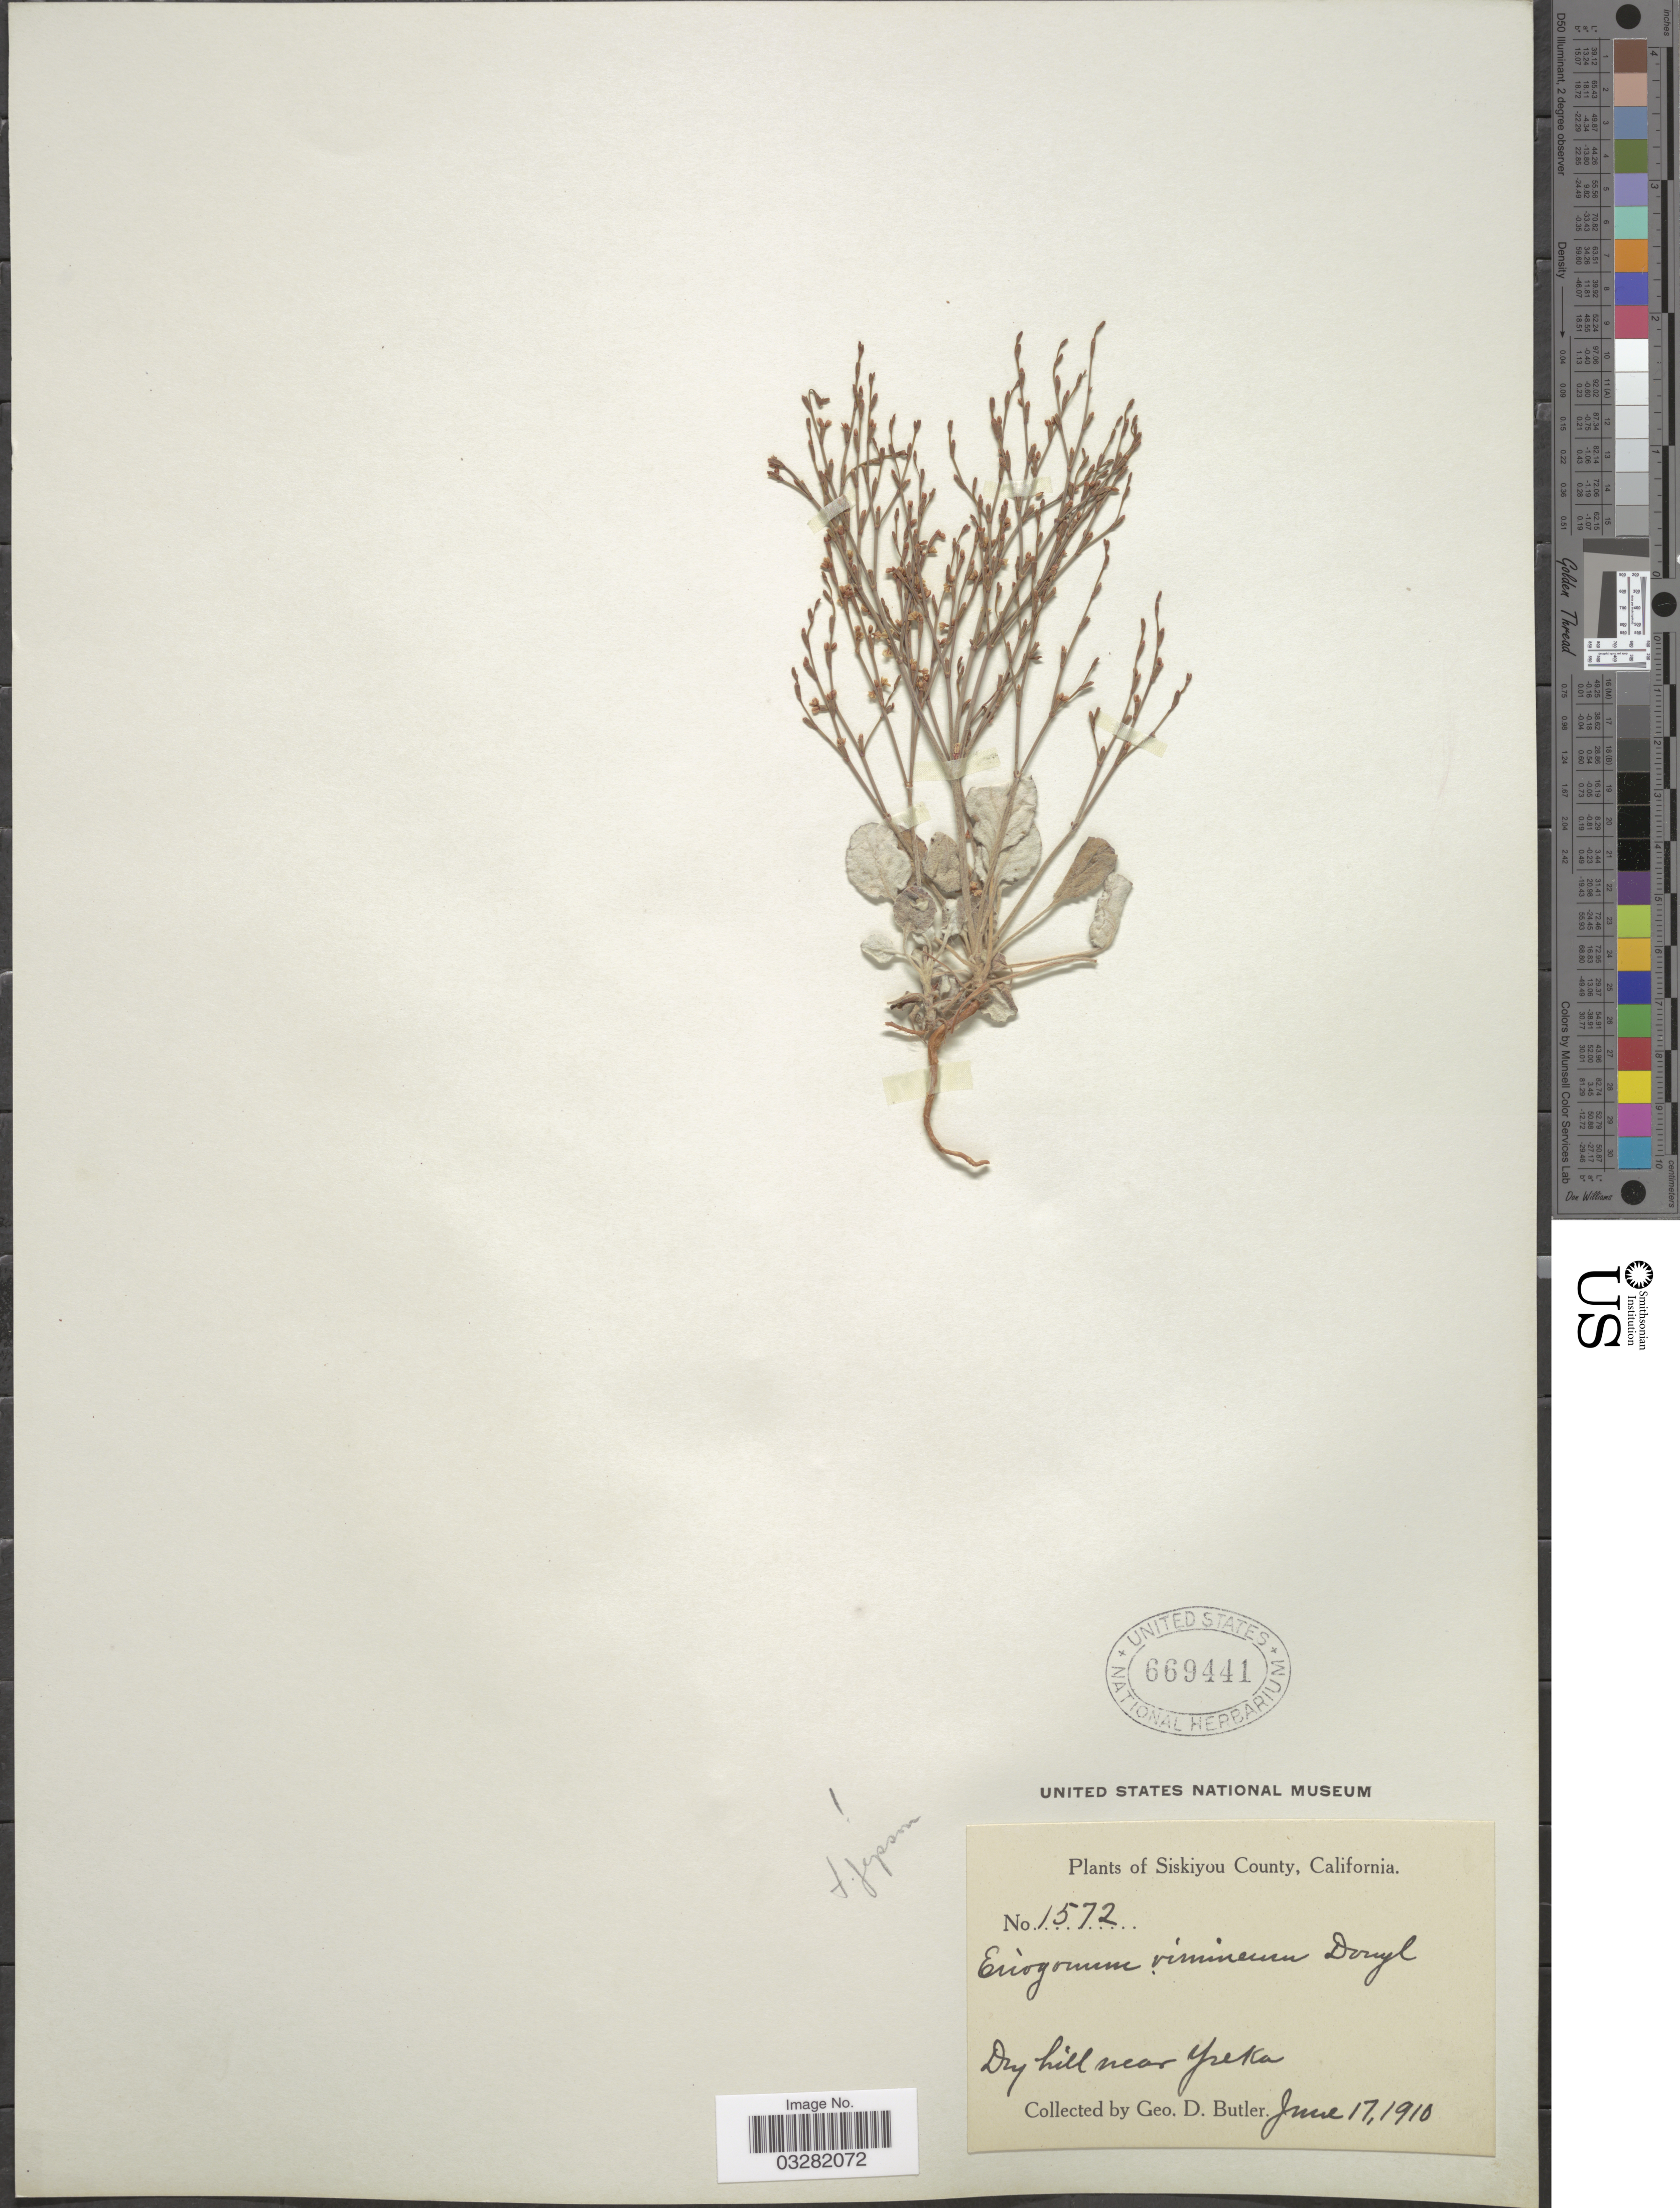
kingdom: Plantae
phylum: Tracheophyta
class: Magnoliopsida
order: Caryophyllales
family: Polygonaceae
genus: Eriogonum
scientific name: Eriogonum vimineum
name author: Douglas ex Benth.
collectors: G. D. Butler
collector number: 1572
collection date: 1910-06-17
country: United States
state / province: California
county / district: Siskiyou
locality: Siskiyou County. Dry hill near Yreka.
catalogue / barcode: US 669441